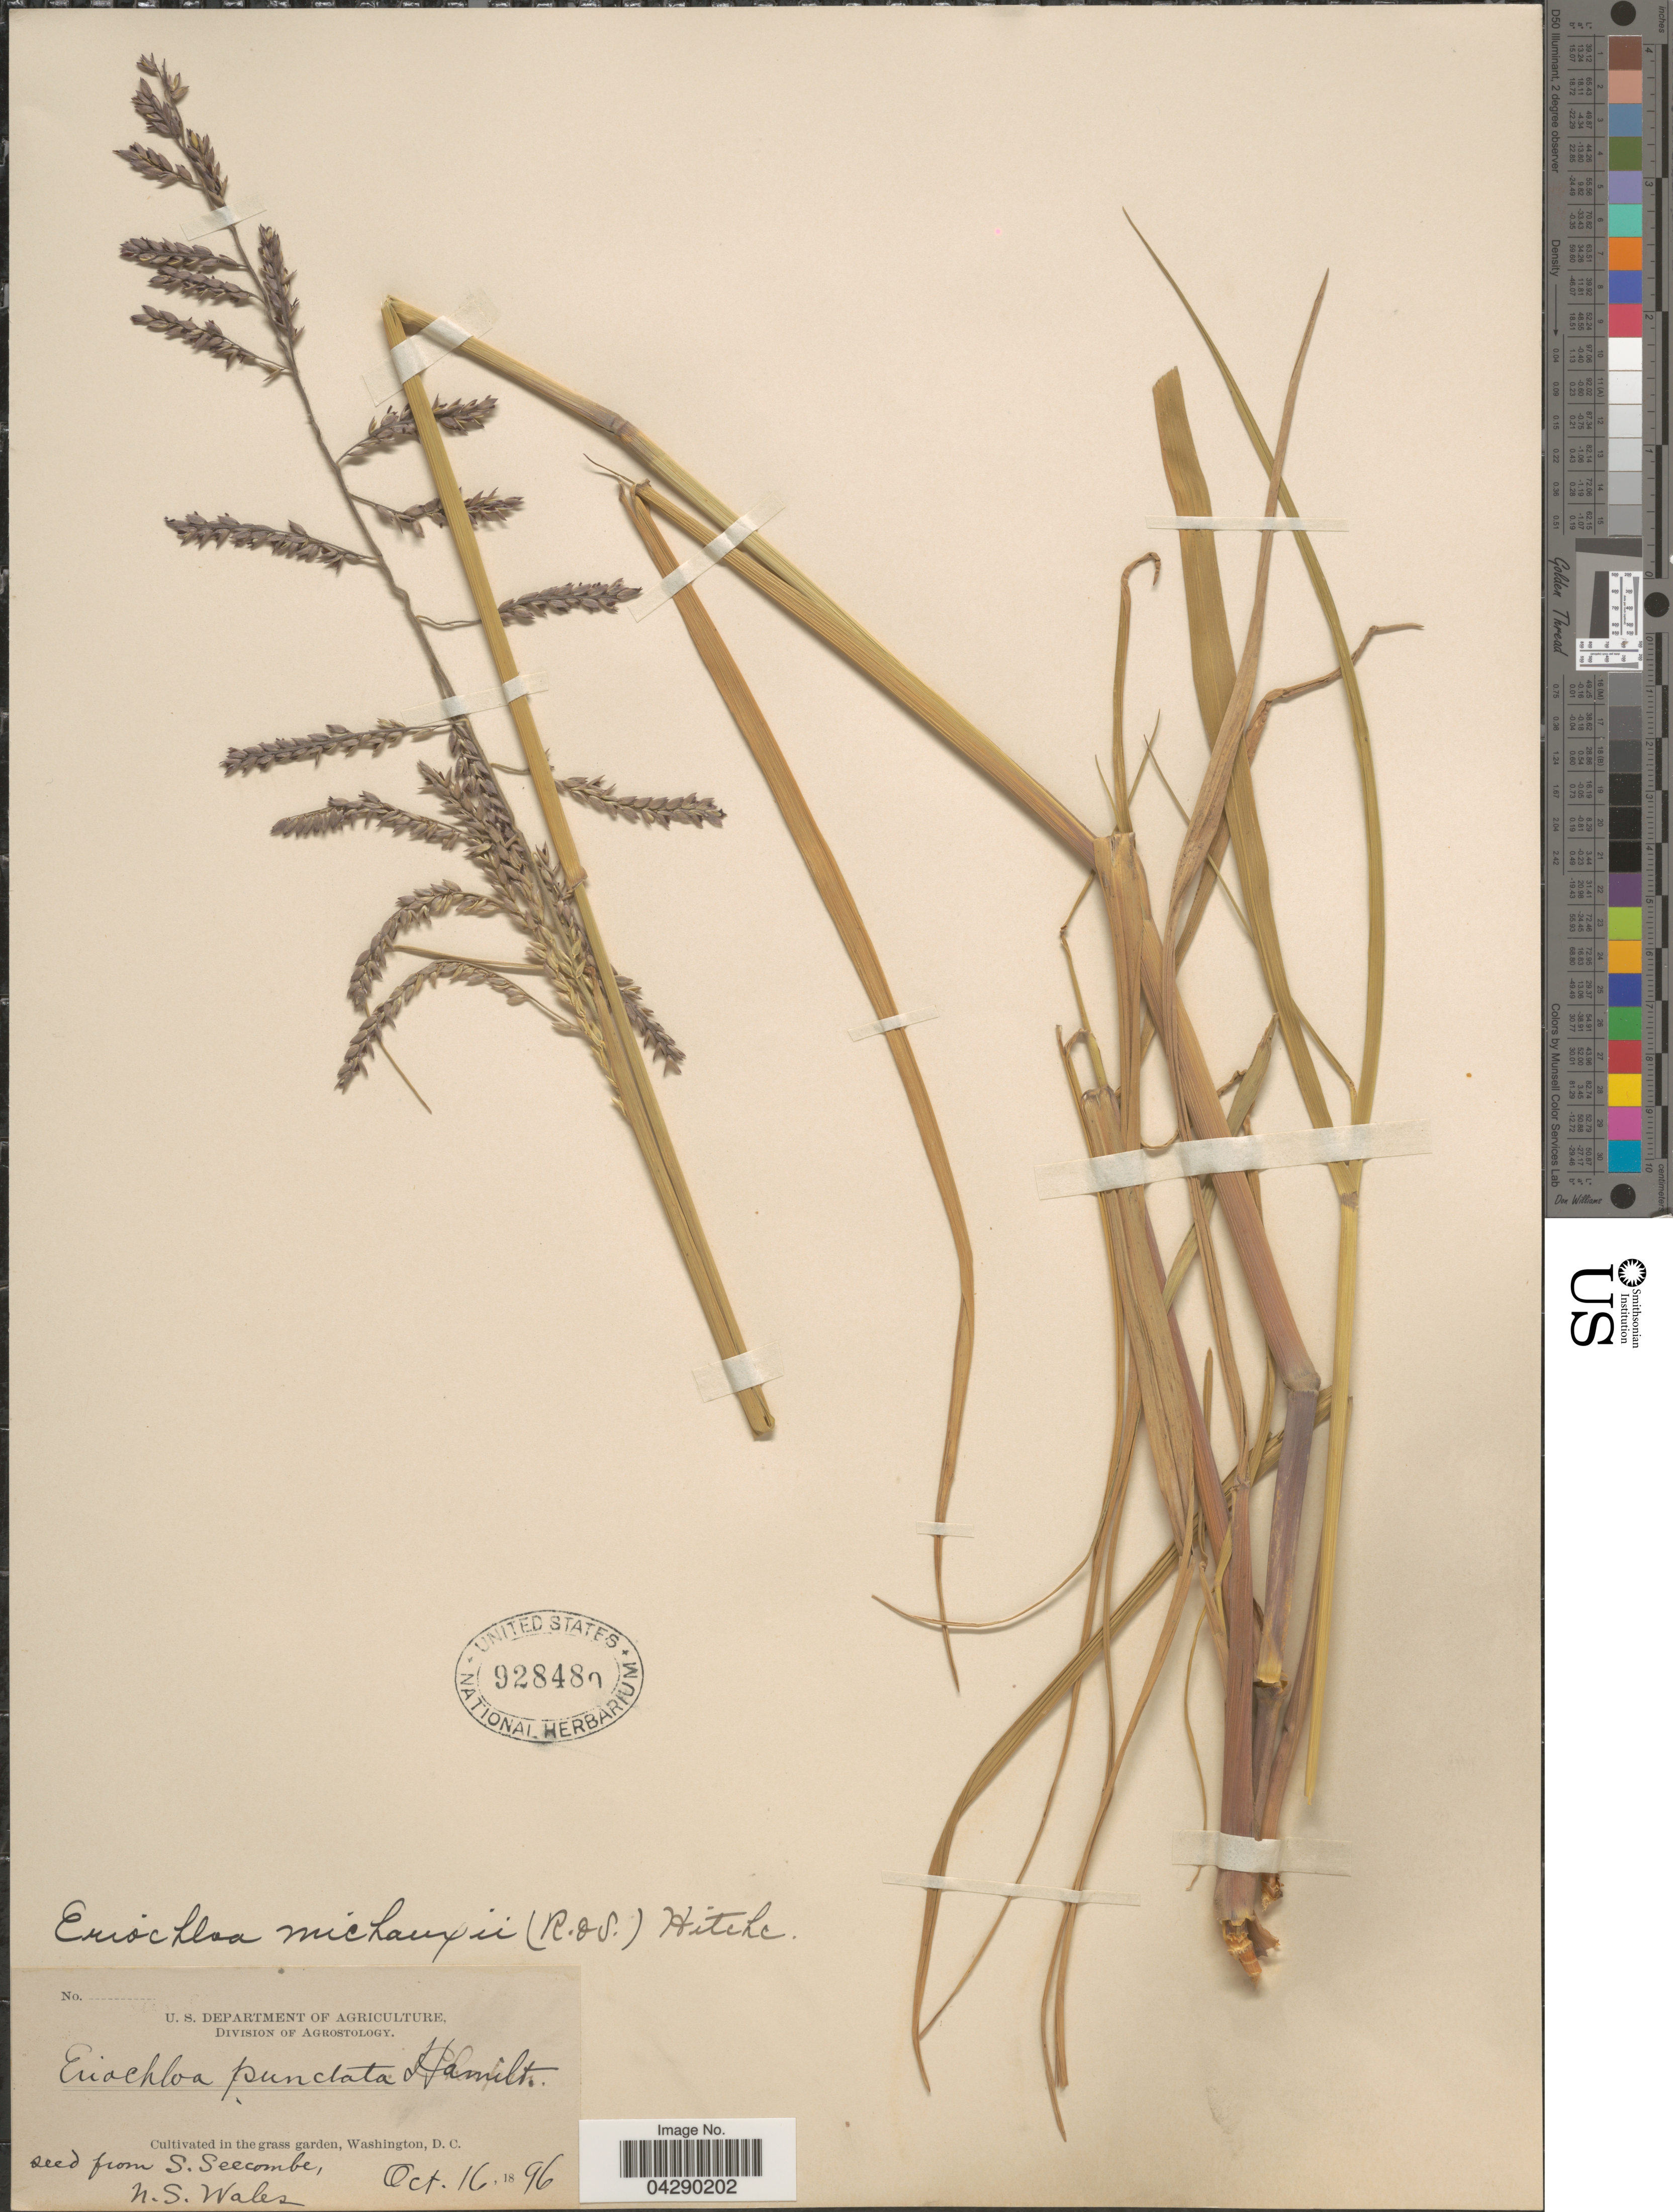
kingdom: Plantae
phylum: Tracheophyta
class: Liliopsida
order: Poales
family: Poaceae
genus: Eriochloa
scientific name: Eriochloa michauxii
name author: (Poir.) Hitchc.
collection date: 1896-10-16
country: United States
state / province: District of Columbia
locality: In the grass garden.